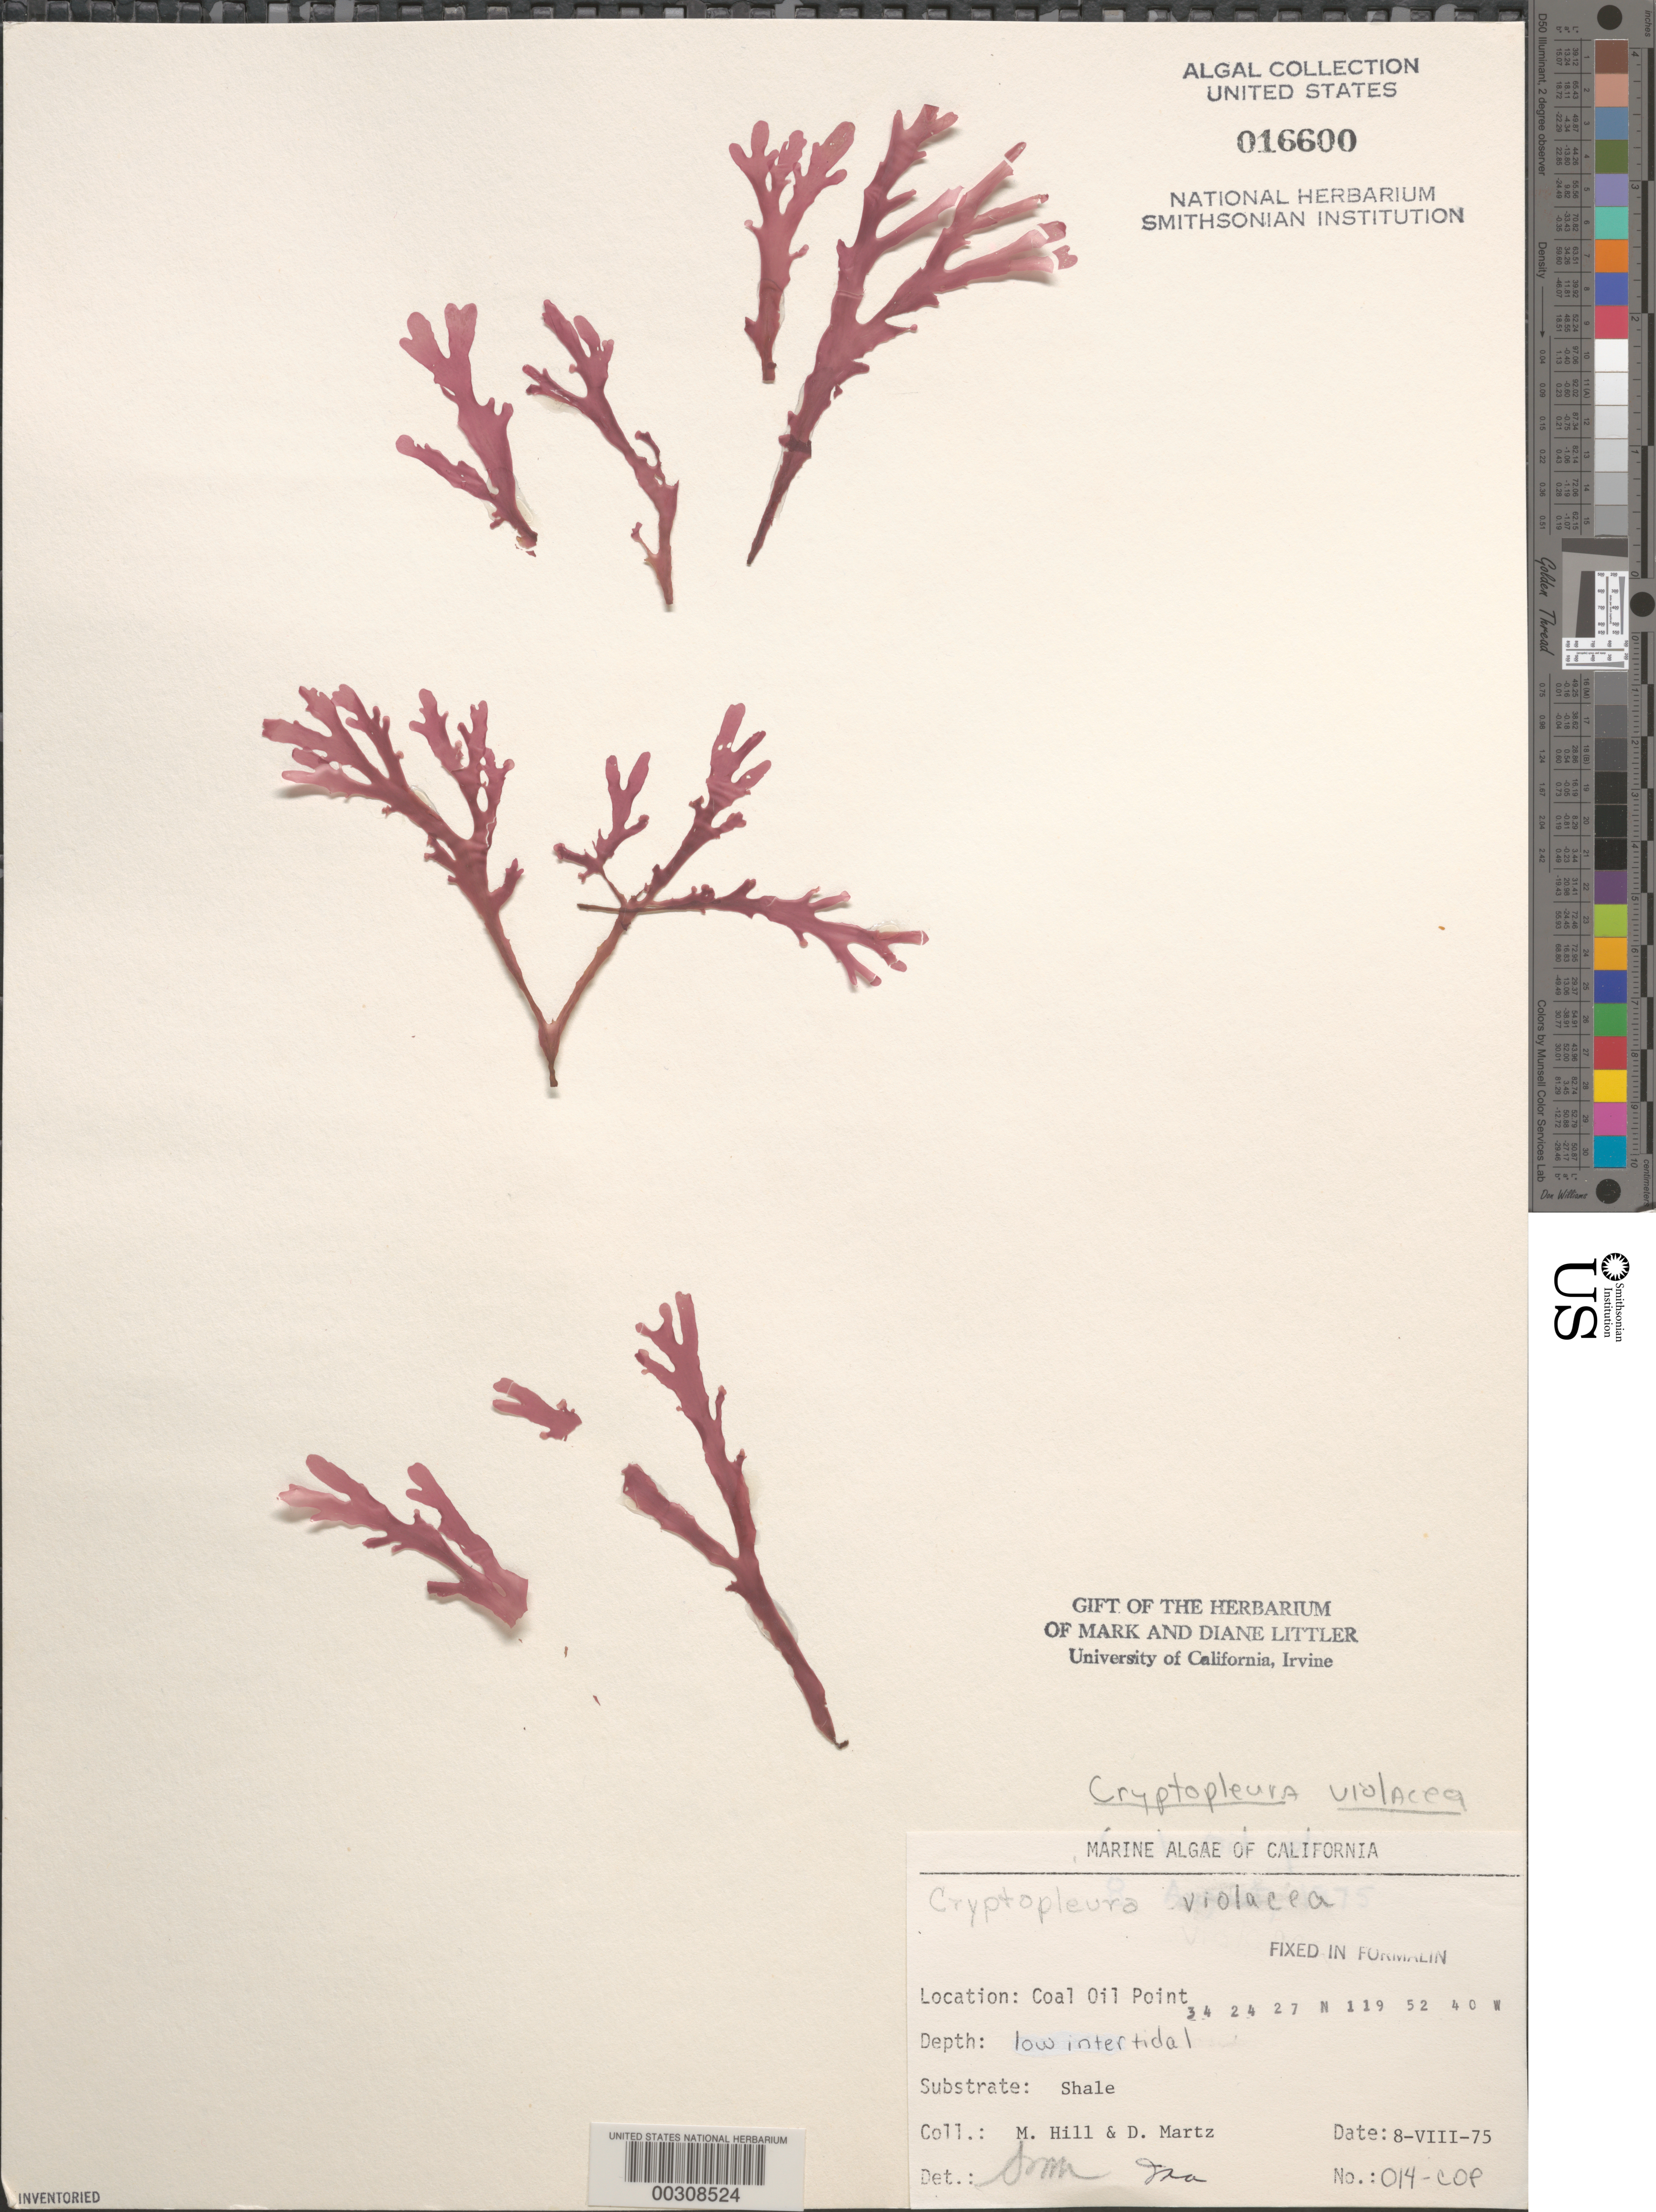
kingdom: Plantae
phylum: Rhodophyta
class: Florideophyceae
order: Ceramiales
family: Delesseriaceae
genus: Cryptopleura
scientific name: Cryptopleura violacea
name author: (J. Ag.) Kylin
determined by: Murray, S. N.; Abbott, I. A.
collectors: M. Hill & D. Martz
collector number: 014-cop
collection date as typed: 08 Aug 1975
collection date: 1975-08-08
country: United States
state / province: California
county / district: Santa Barbara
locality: Coal Oil Point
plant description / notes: BLM-SOCALBIGHT Rocky Intertidal Survey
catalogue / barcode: US 16600